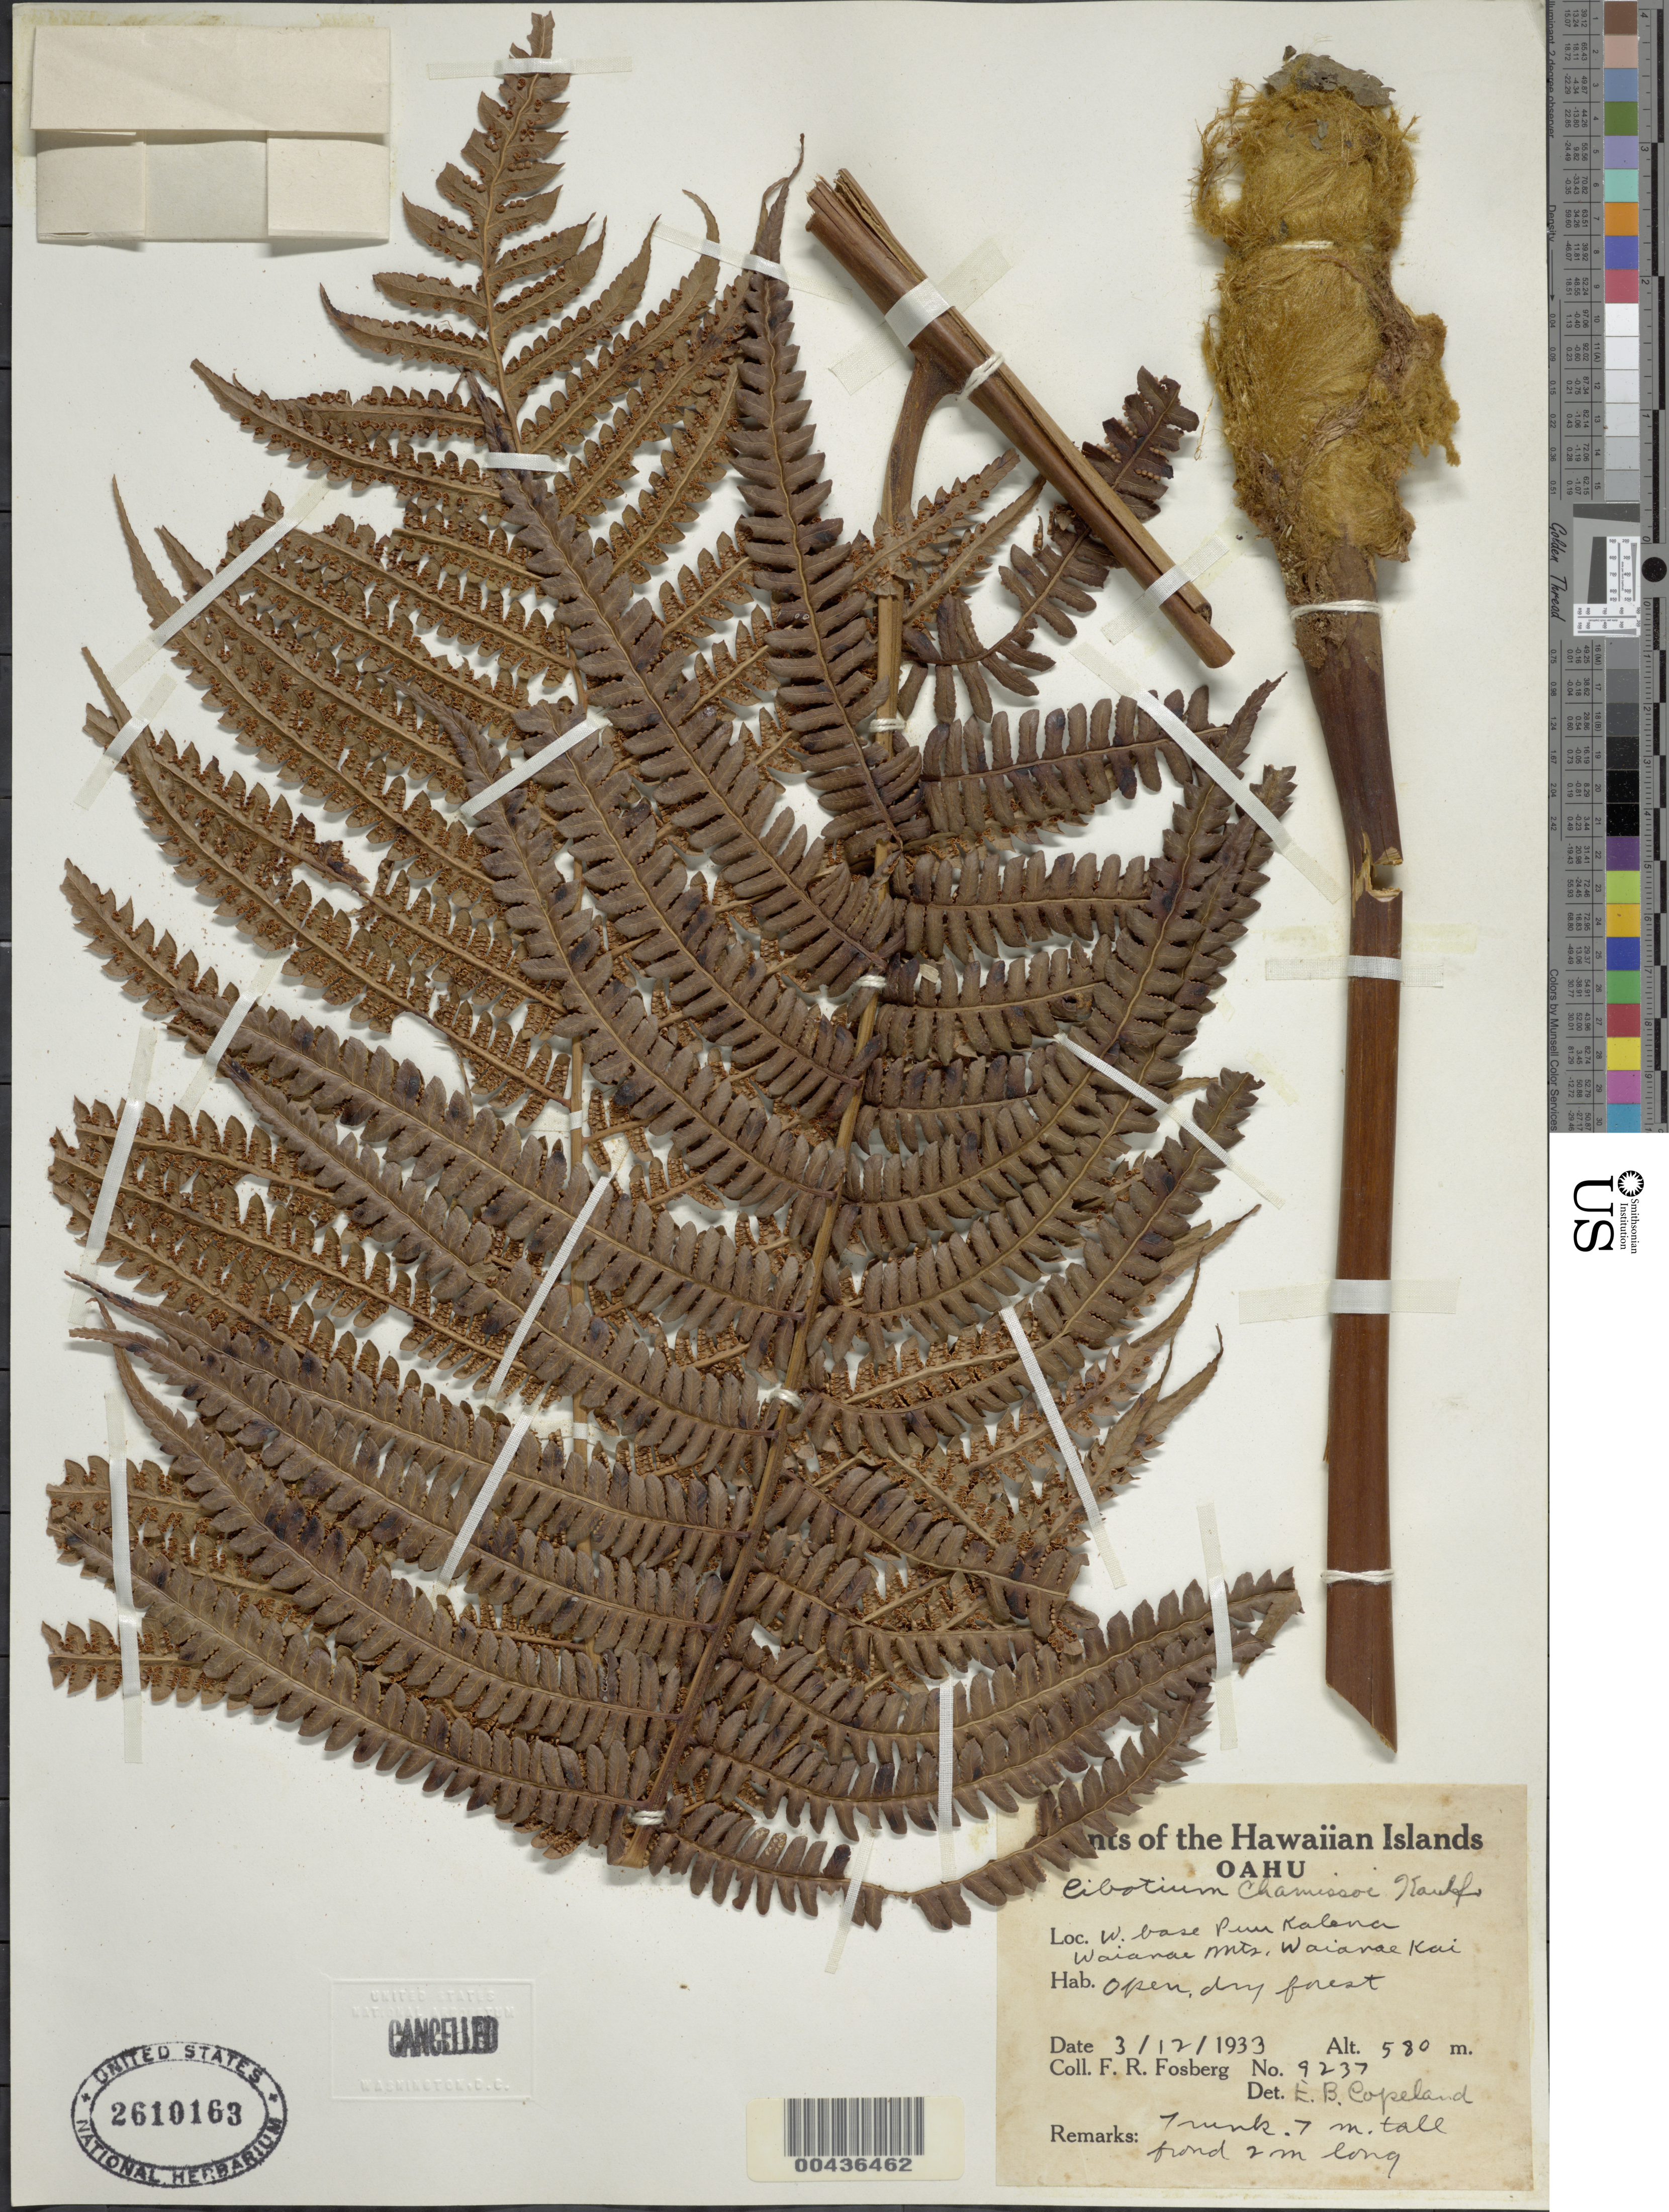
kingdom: Plantae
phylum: Tracheophyta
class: Polypodiopsida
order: Cyatheales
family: Cibotiaceae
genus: Cibotium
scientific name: Cibotium chamissoi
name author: Kaulf.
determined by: Copeland, E. B.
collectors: F. R. Fosberg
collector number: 9237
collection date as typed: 12 Mar 1933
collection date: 1933-03-12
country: United States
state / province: Hawaii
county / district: Honolulu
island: Oahu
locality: W base Puu Kalena Waianae Mts. Waianae Kai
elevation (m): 580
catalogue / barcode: US 2610163